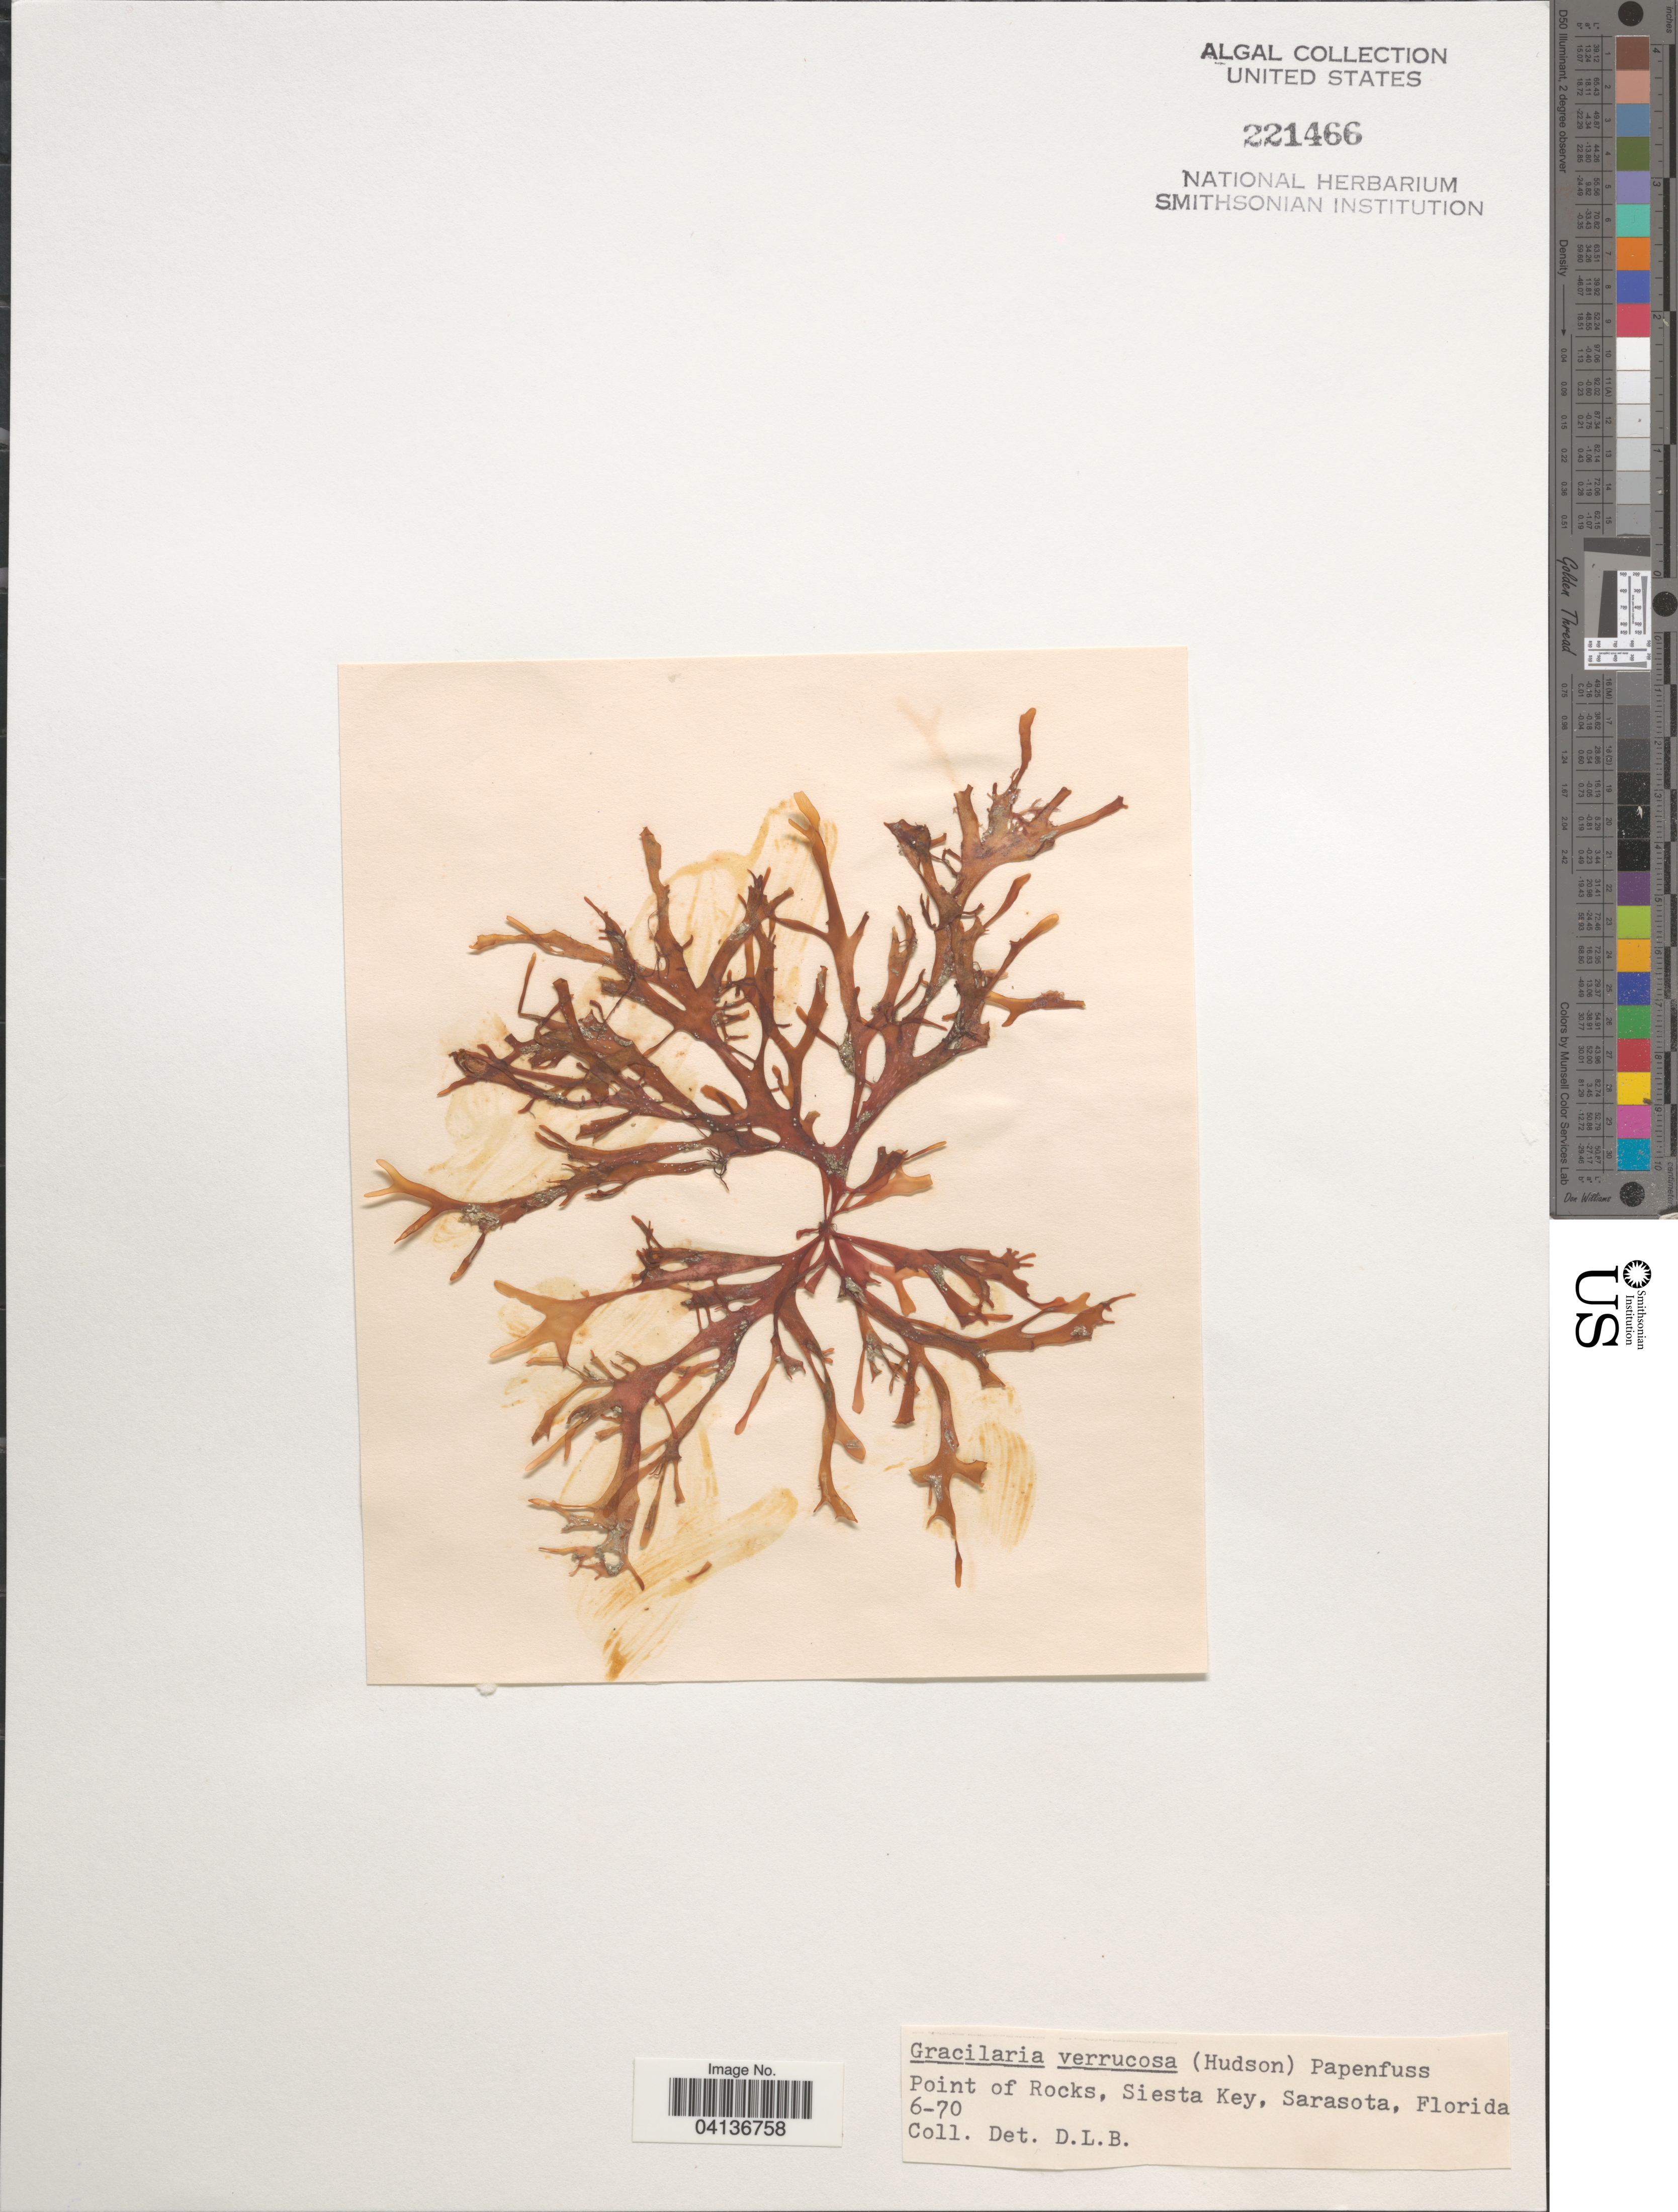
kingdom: Plantae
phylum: Rhodophyta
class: Florideophyceae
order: Gracilariales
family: Gracilariaceae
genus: Gracilariopsis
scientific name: Gracilariopsis longissima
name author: (S.G. Gmel.) Steentoft et al.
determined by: Algae name updating Project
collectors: D. L. B.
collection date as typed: Transcribed d/m/y: /6/70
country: United States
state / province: Florida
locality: Point of Rocks, Siesta Key, Sarasota.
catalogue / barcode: US 221466